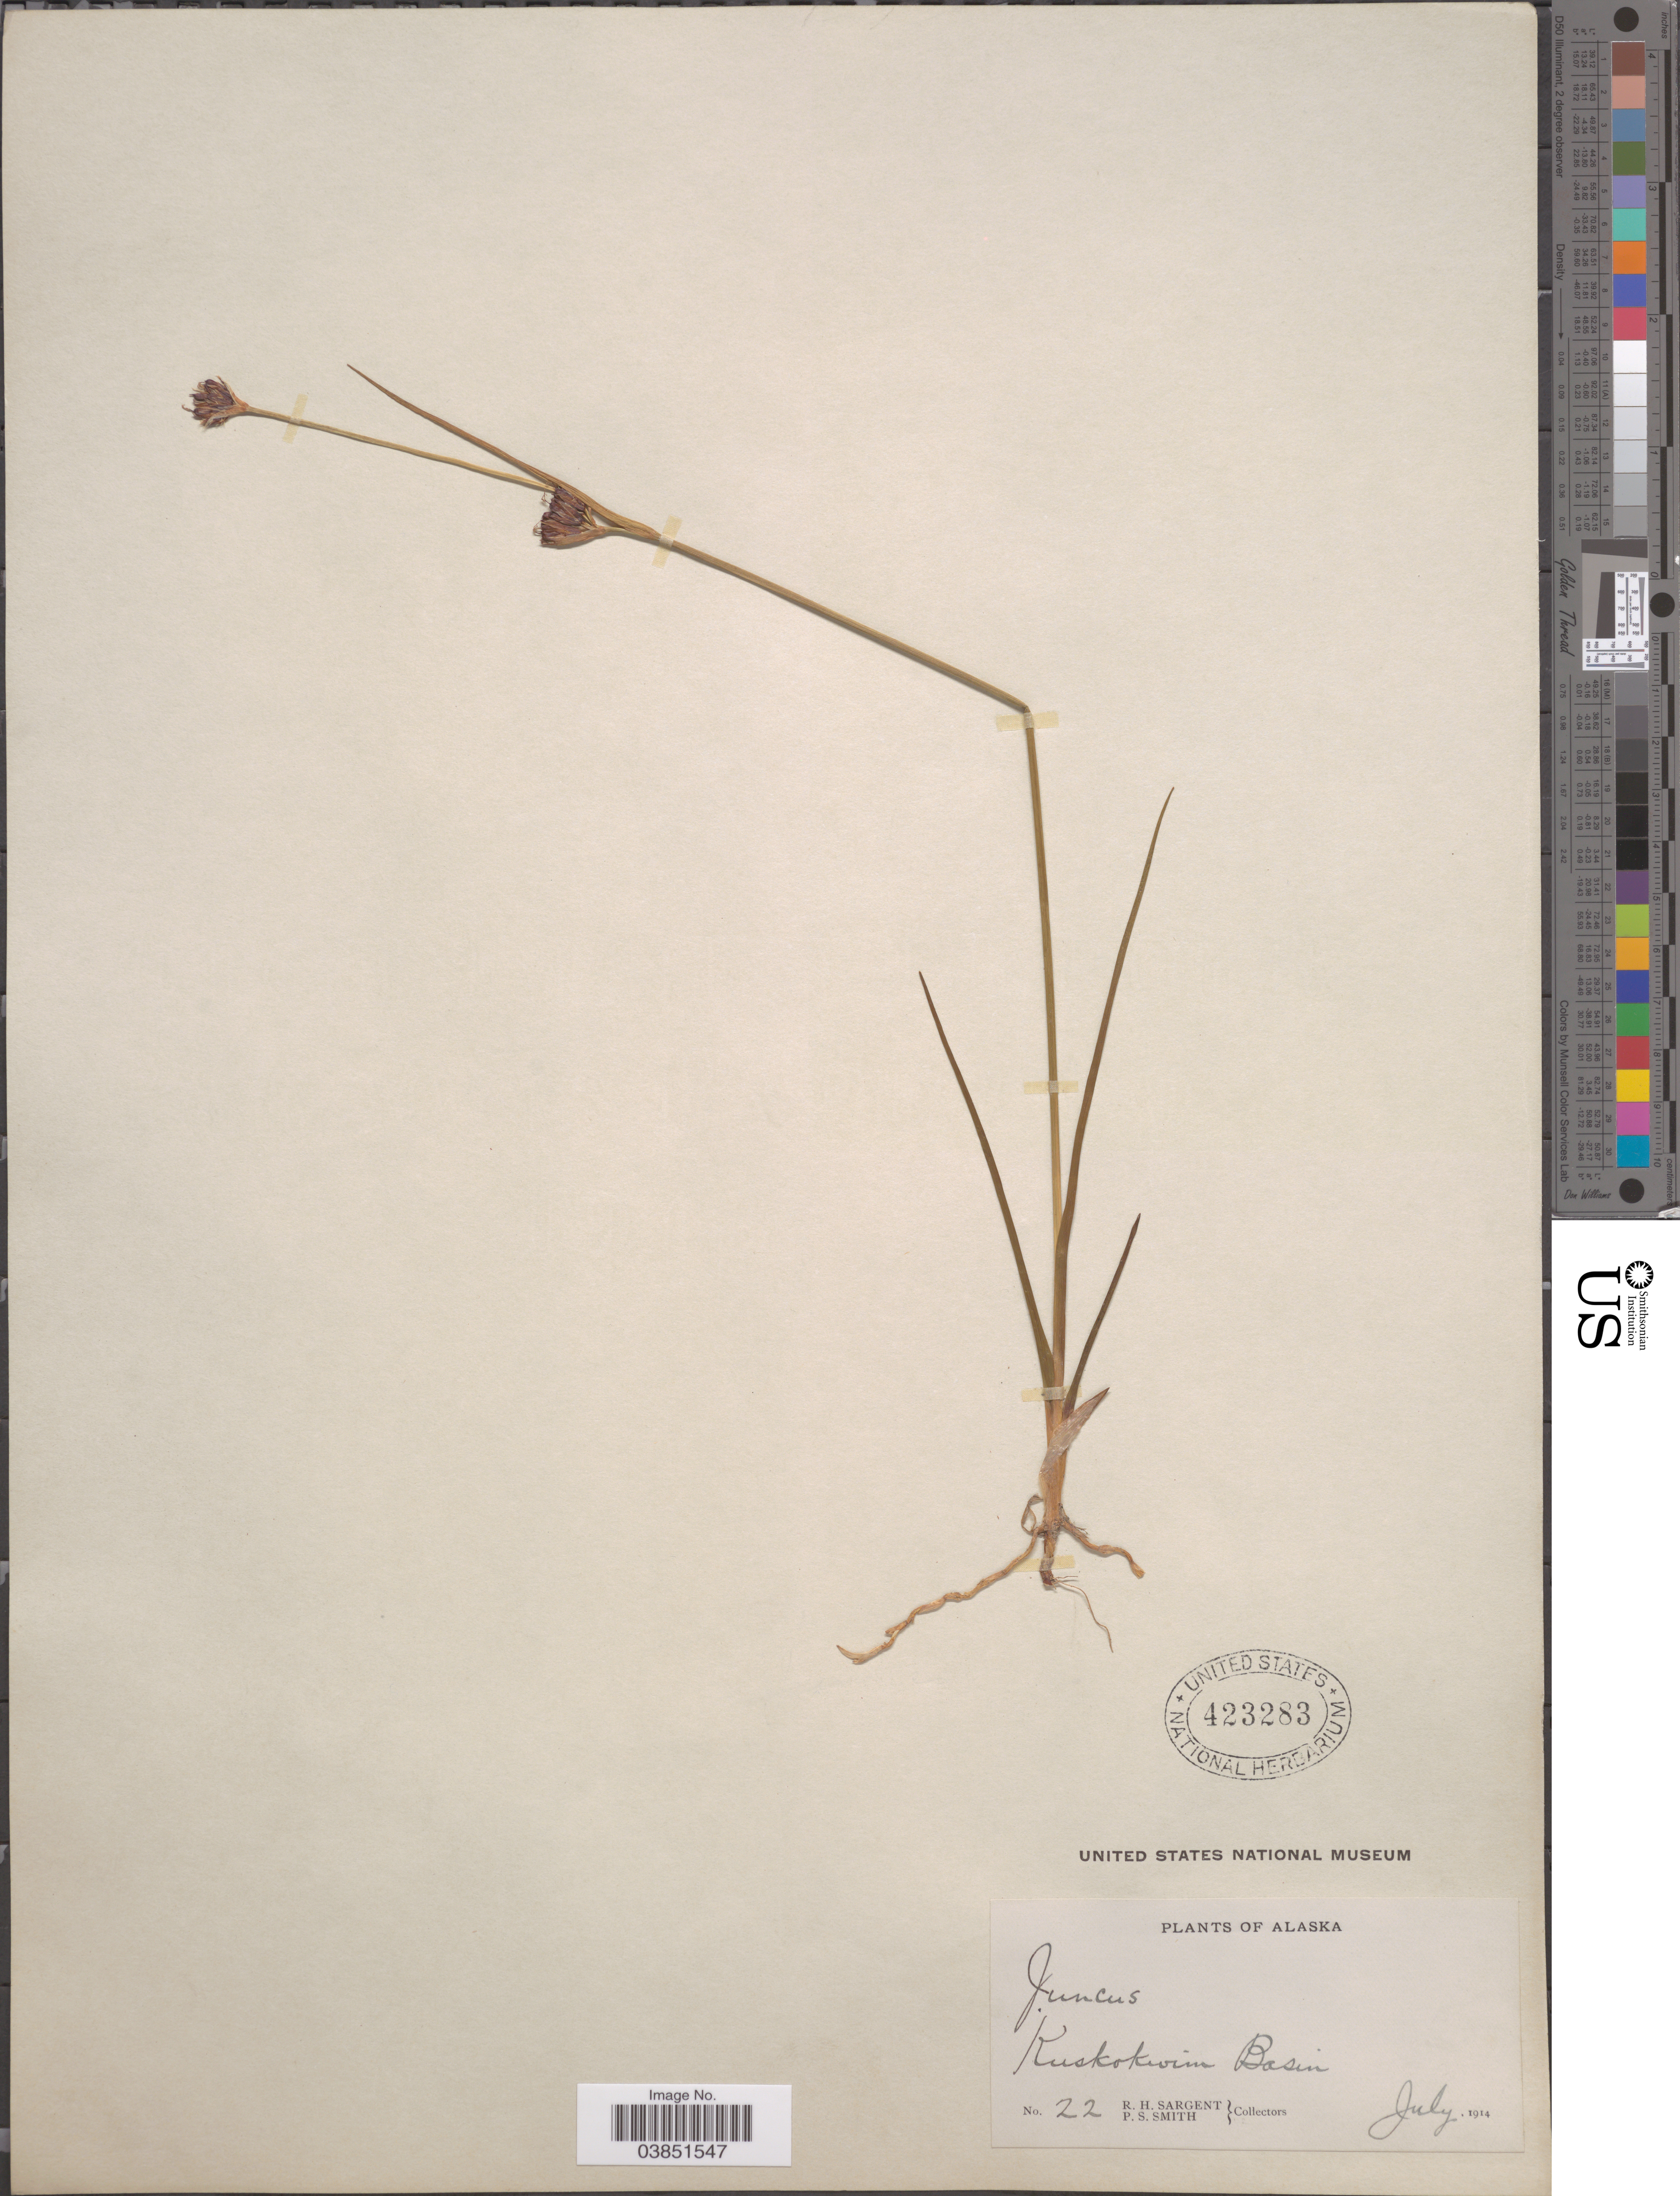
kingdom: Plantae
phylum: Tracheophyta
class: Liliopsida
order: Poales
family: Juncaceae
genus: Juncus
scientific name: Juncus castaneus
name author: Sm.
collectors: R. Sargent & P. Smith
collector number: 22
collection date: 1914-07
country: United States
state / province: Alaska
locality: Kuskokwim Basin.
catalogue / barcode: US 423283